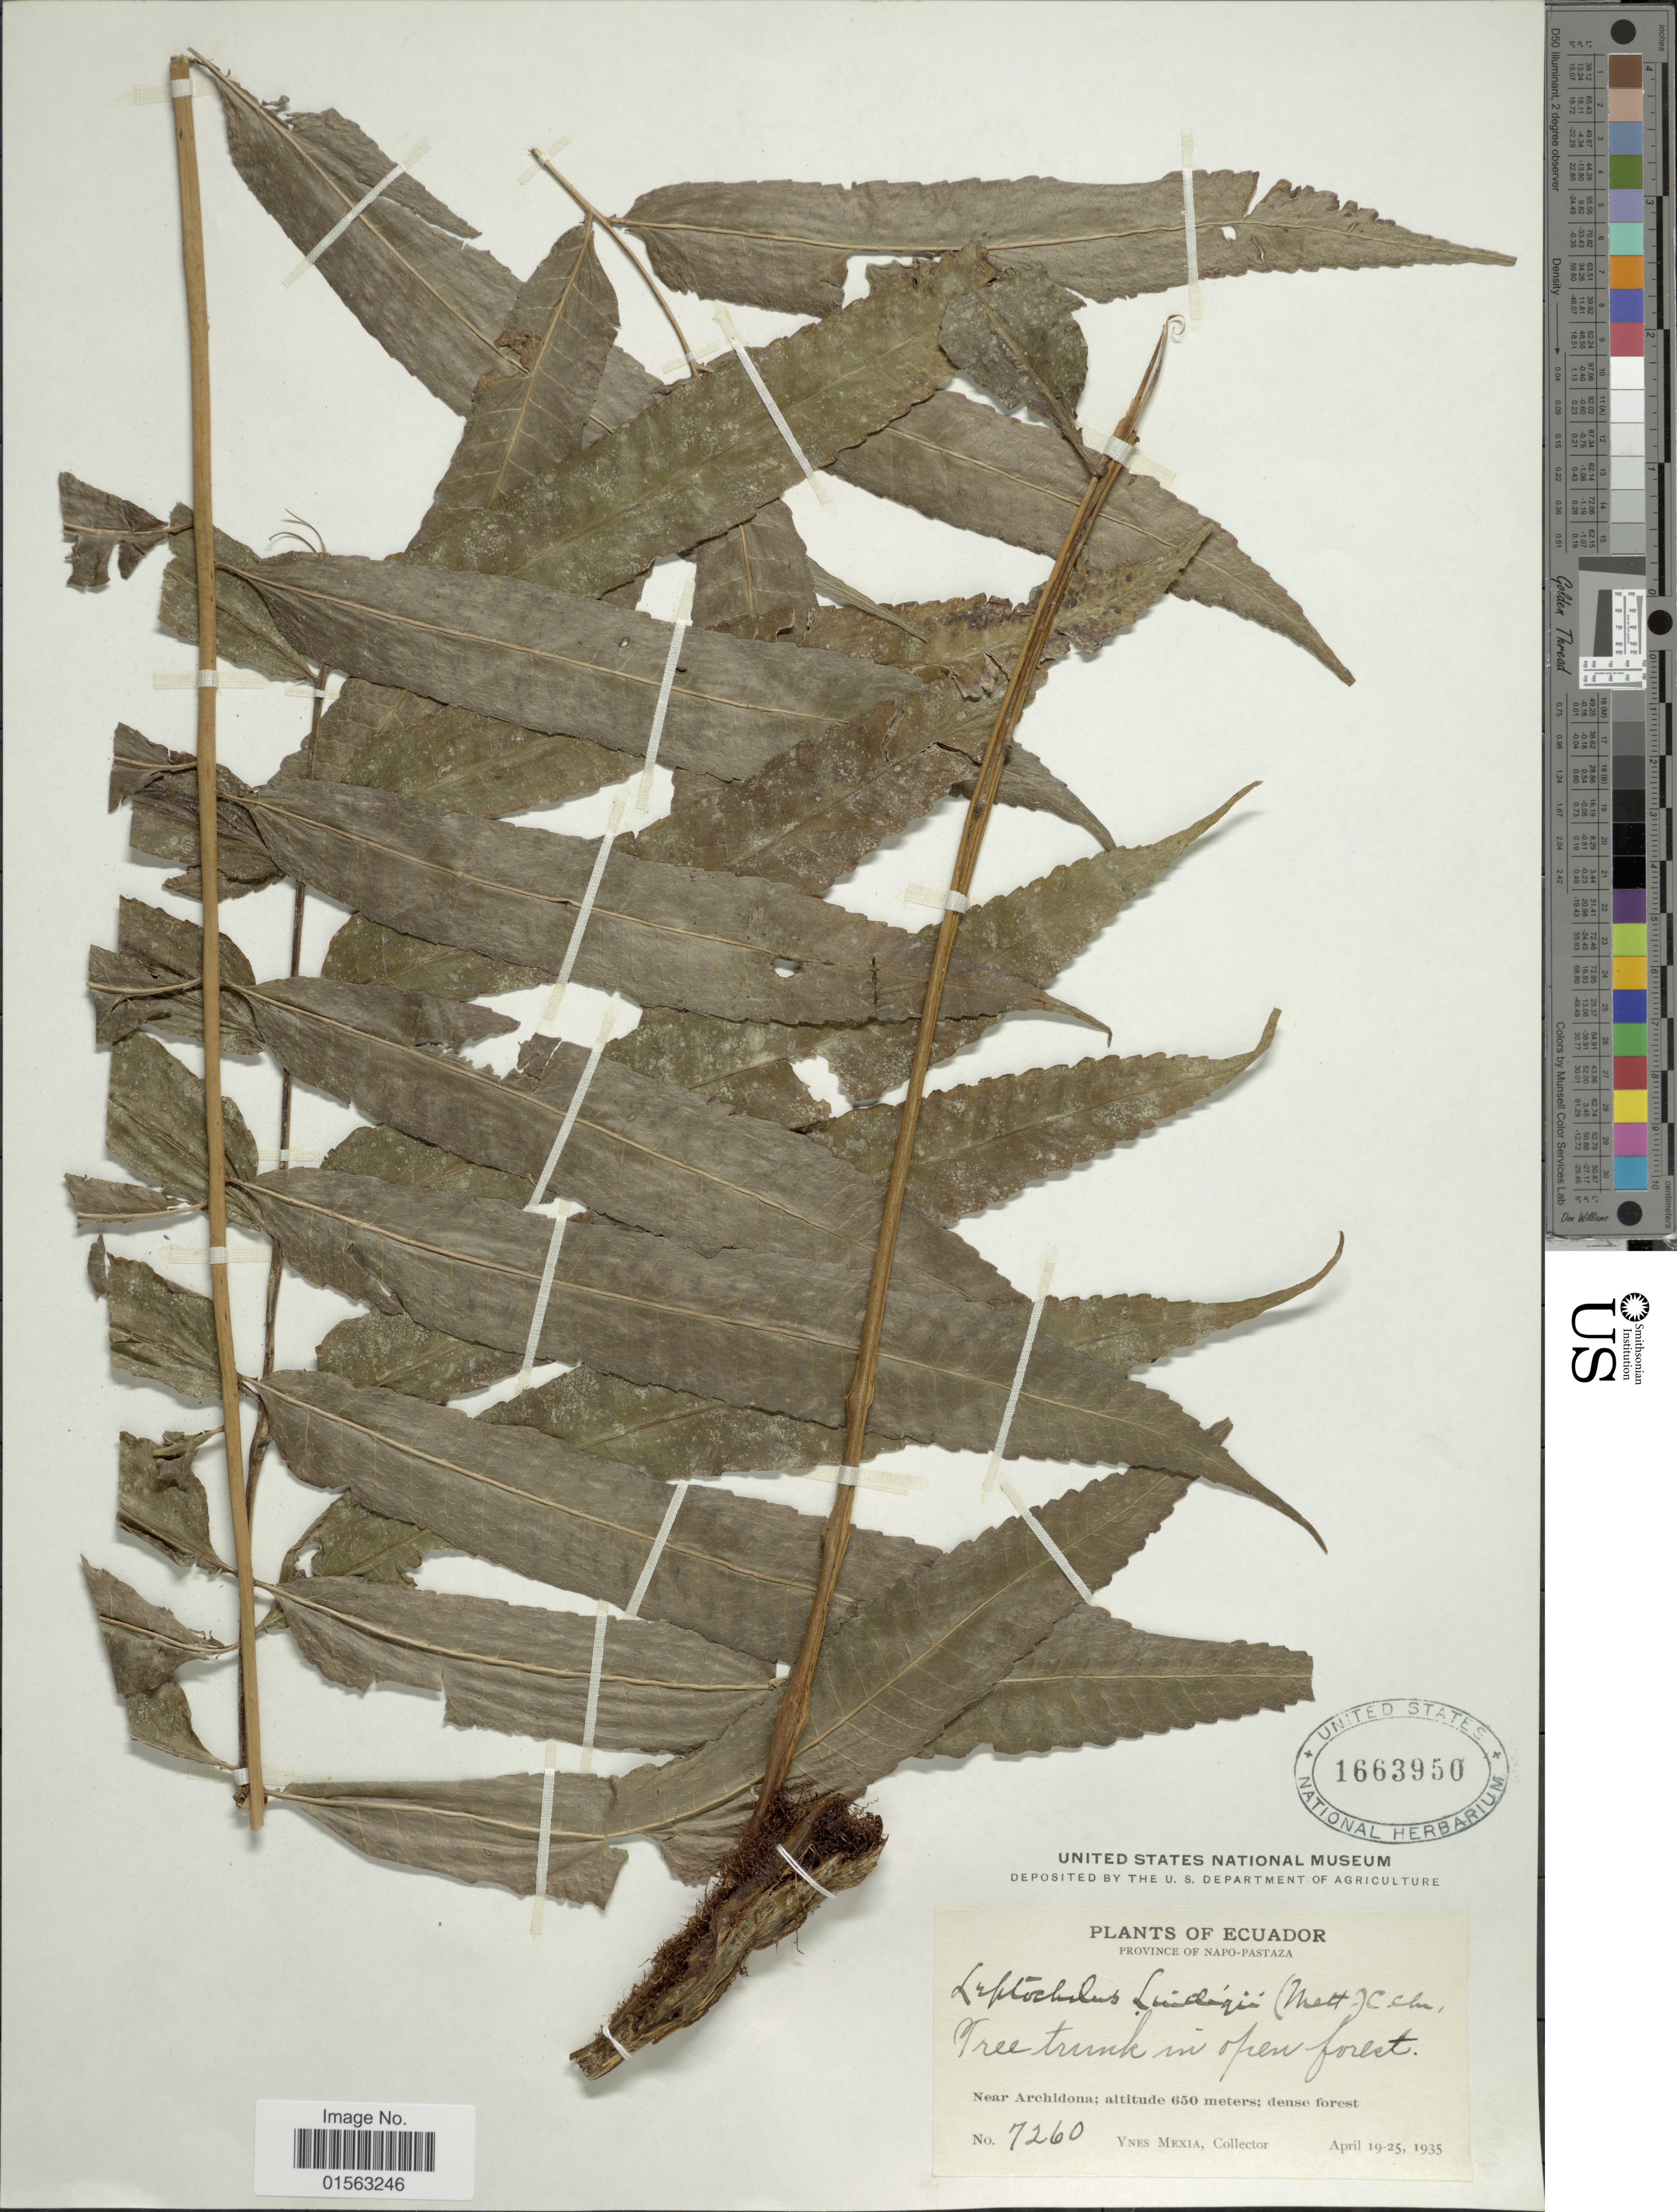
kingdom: Plantae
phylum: Tracheophyta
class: Polypodiopsida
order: Polypodiales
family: Dryopteridaceae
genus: Mickelia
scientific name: Mickelia lindigii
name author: (Mett.) R.C. Moran et al.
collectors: Y. Mexia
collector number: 7260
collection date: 1935-04-19/1935-04-25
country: Ecuador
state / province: Pastaza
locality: Ecuador, Province of Napo-Pastaza, near Arcidona, dense forest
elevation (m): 650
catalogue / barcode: US 1663950